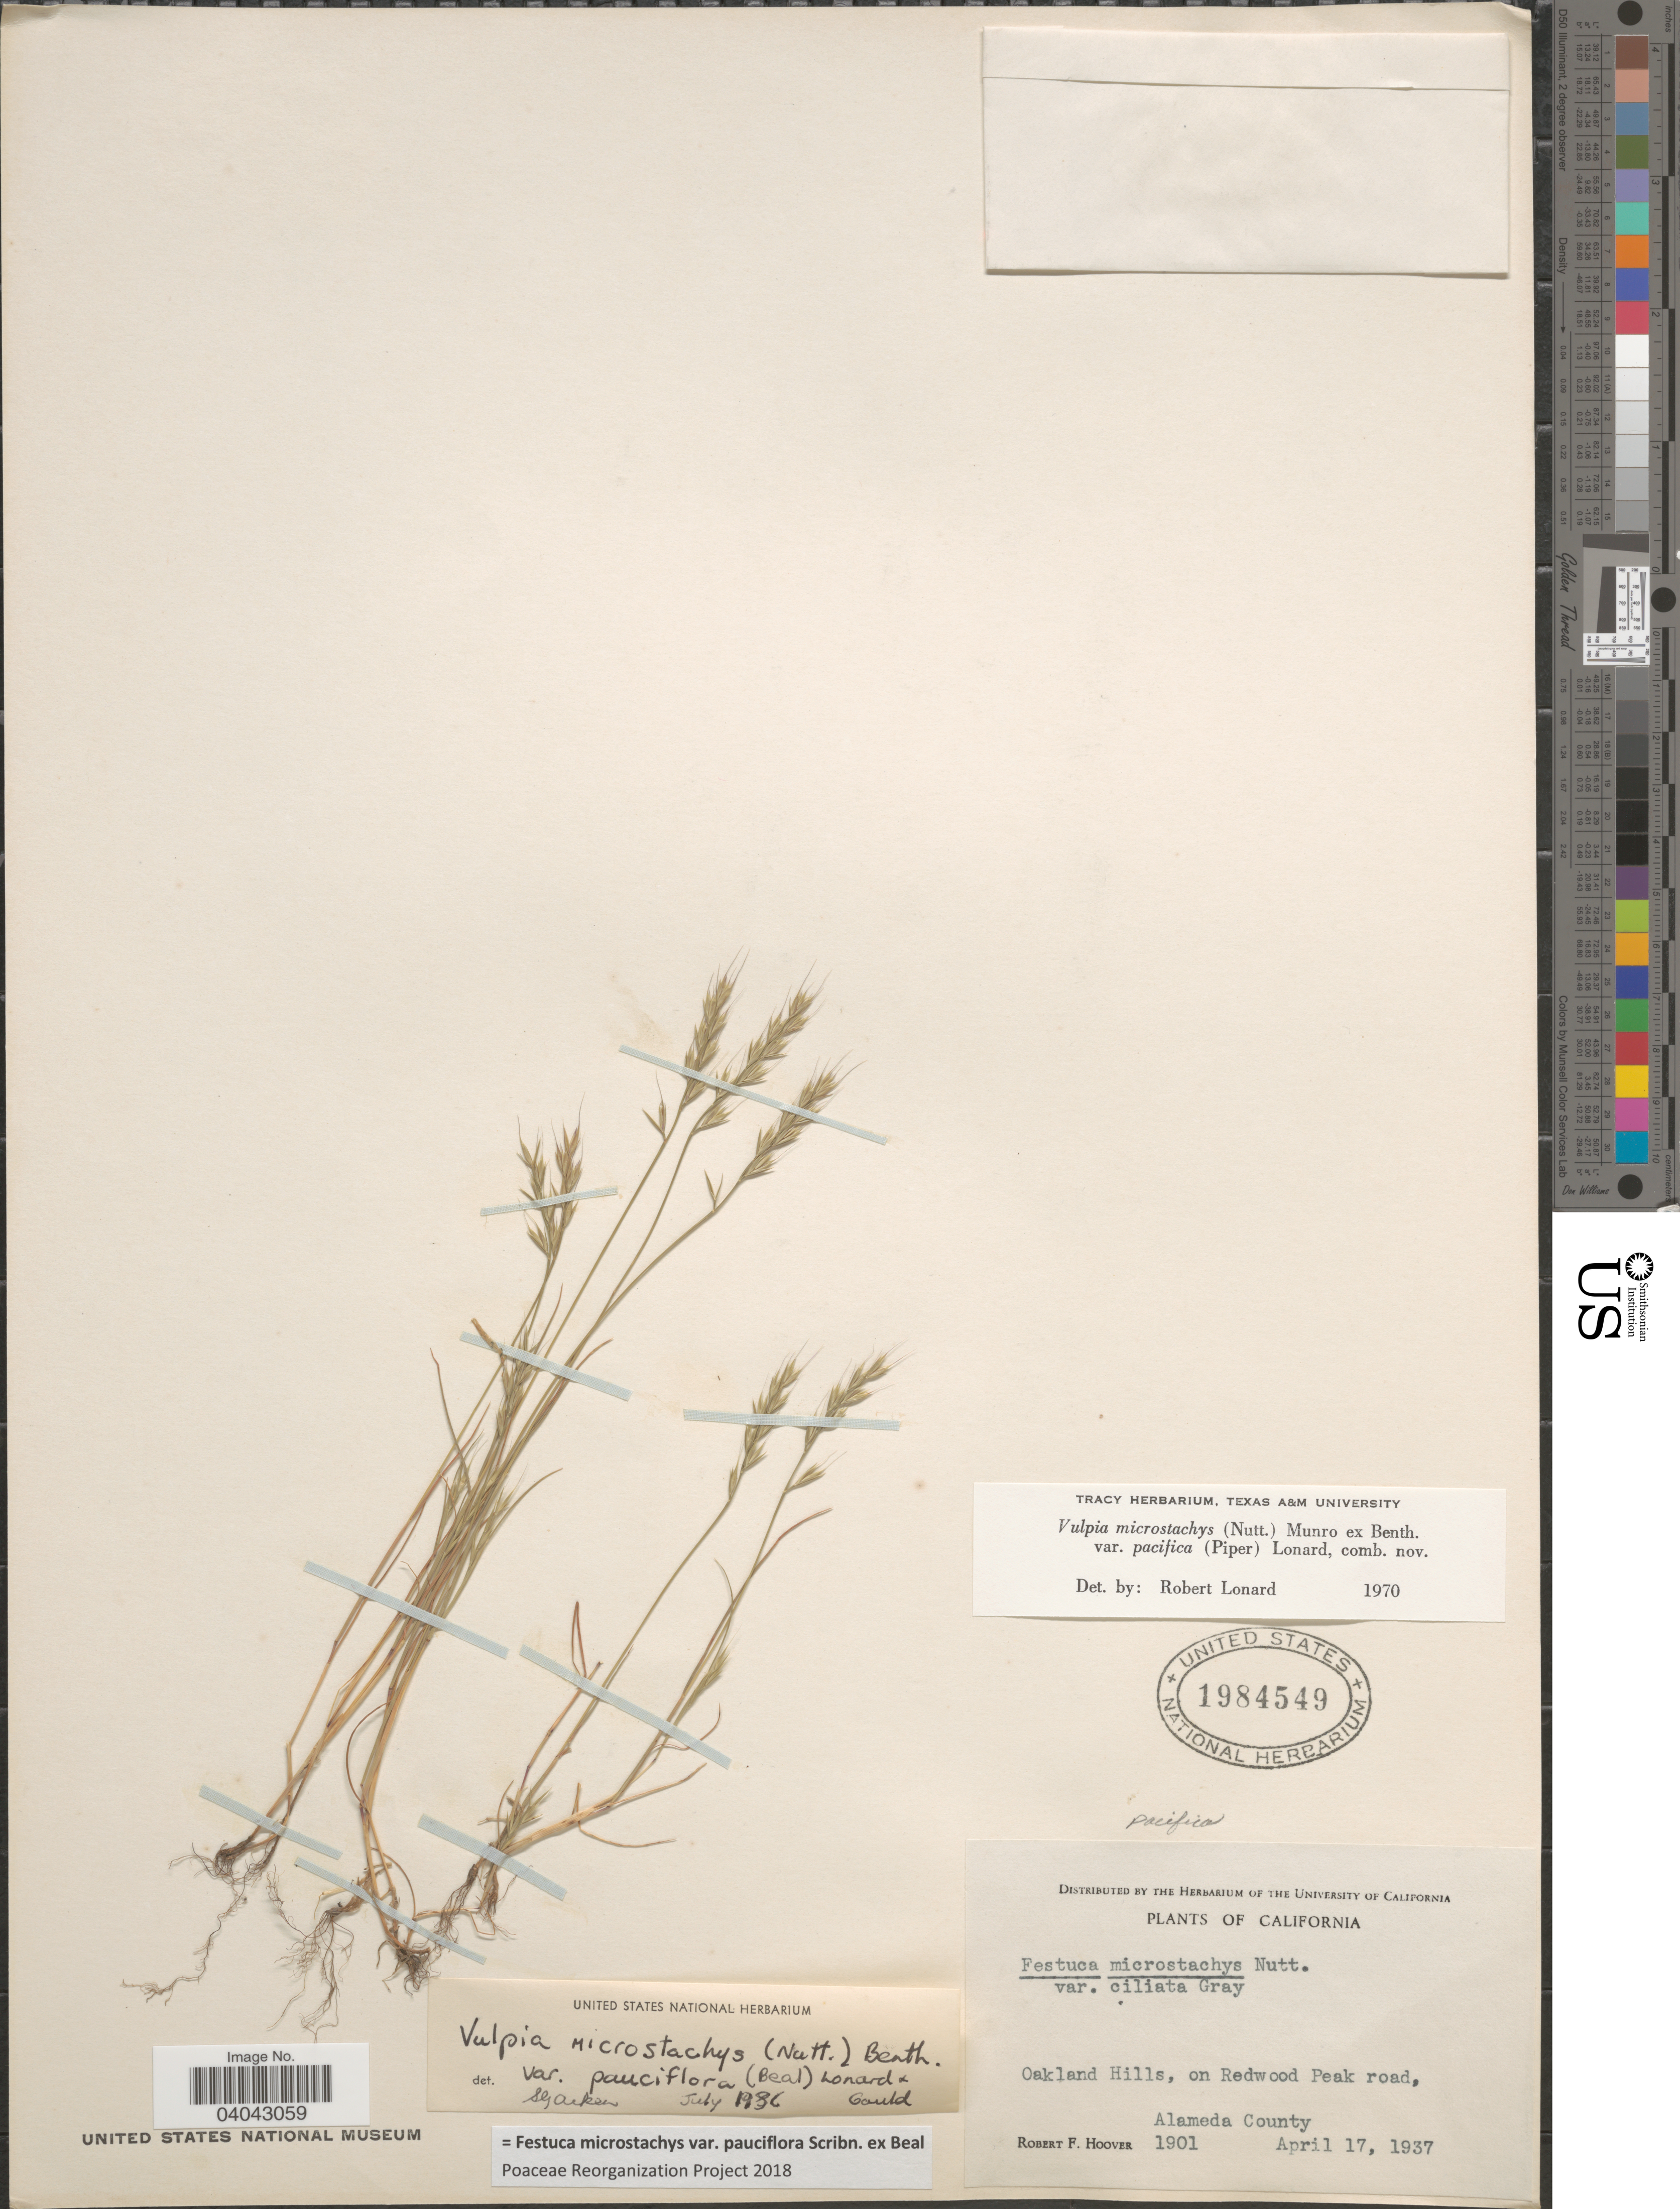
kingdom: Plantae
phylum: Tracheophyta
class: Liliopsida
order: Poales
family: Poaceae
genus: Festuca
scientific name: Festuca microstachys var. pauciflora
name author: Scribn. ex W.J. Beal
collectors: R. F. Hoover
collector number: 1901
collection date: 1937-04-17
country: United States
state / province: California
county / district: Alameda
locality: Oakland Hills, on Redwood Peak road, Alameda County.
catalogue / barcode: US 1984549